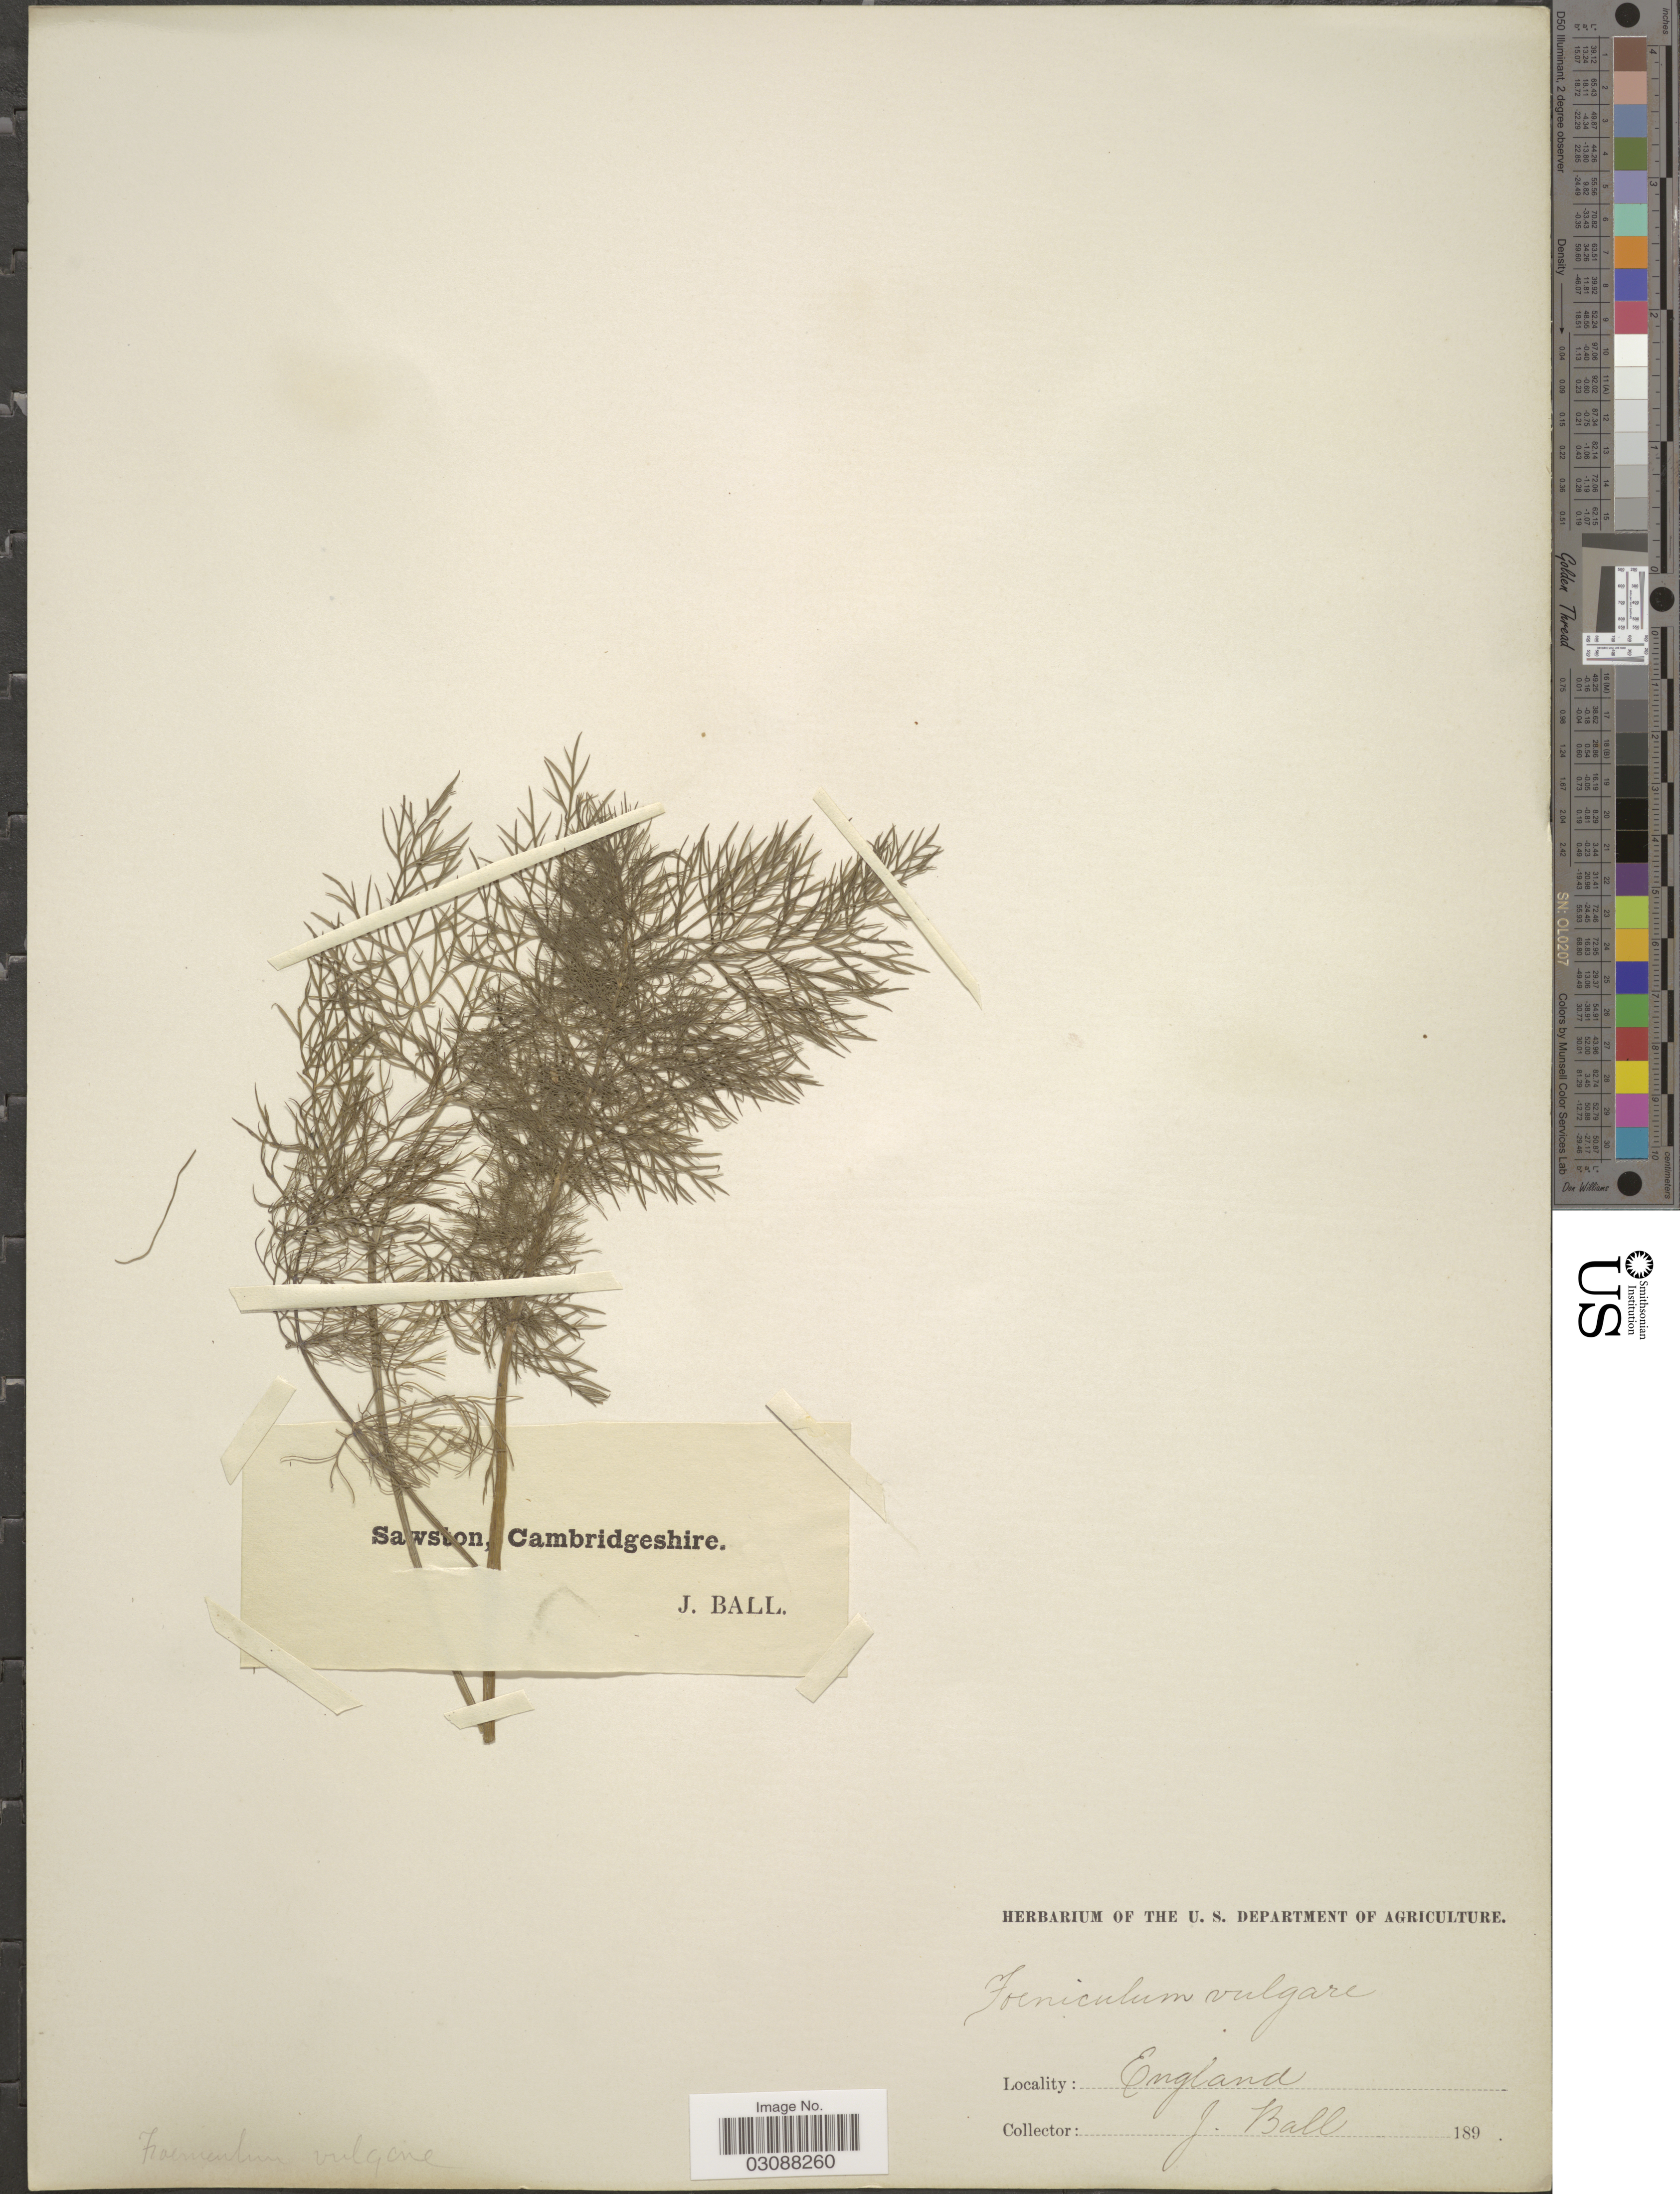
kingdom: Plantae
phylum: Tracheophyta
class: Magnoliopsida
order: Apiales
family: Apiaceae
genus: Foeniculum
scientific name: Foeniculum vulgare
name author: Mill.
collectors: J. Ball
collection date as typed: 189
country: United Kingdom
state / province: England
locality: Sawston, Cambridgeshire.